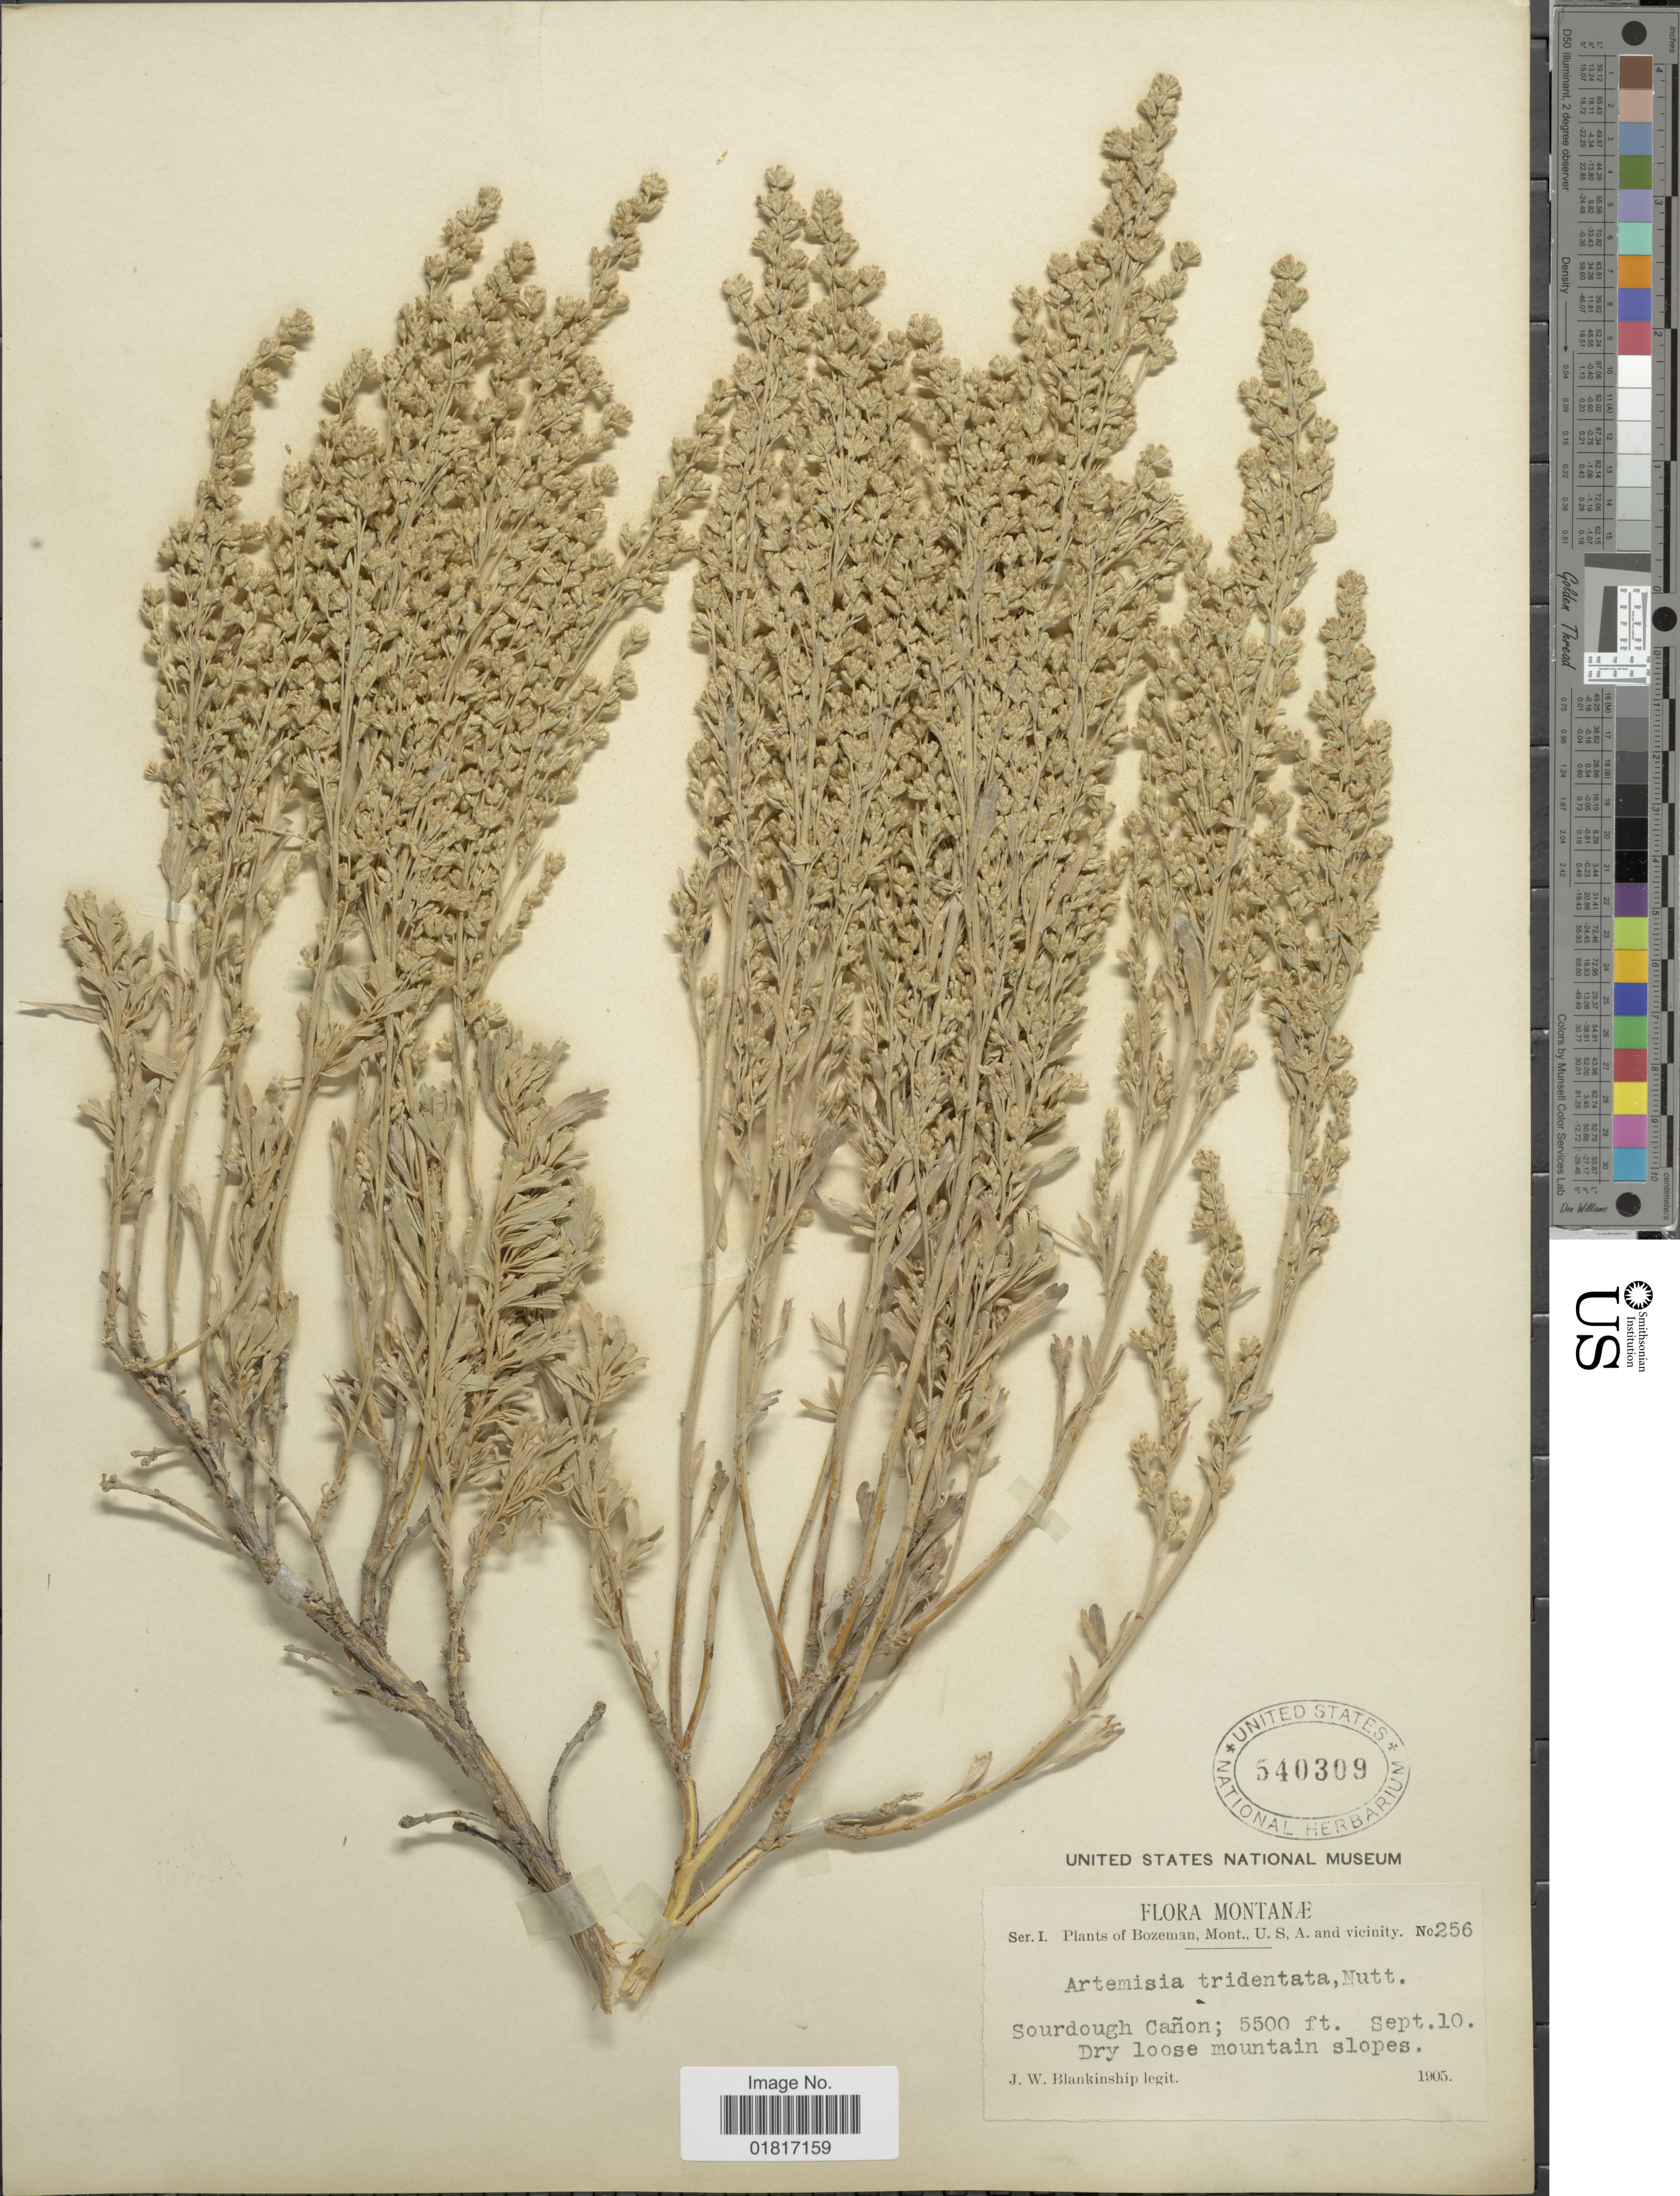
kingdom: Plantae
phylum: Tracheophyta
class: Magnoliopsida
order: Asterales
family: Asteraceae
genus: Artemisia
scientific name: Artemisia tridentata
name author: Nutt.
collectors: J. W. Blankinship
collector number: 256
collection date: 1905-09-10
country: United States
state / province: Montana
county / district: Gallatin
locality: Bozeman, Sourdough Cañon; Dry loose mountain slopes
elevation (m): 1676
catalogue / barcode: US 540309